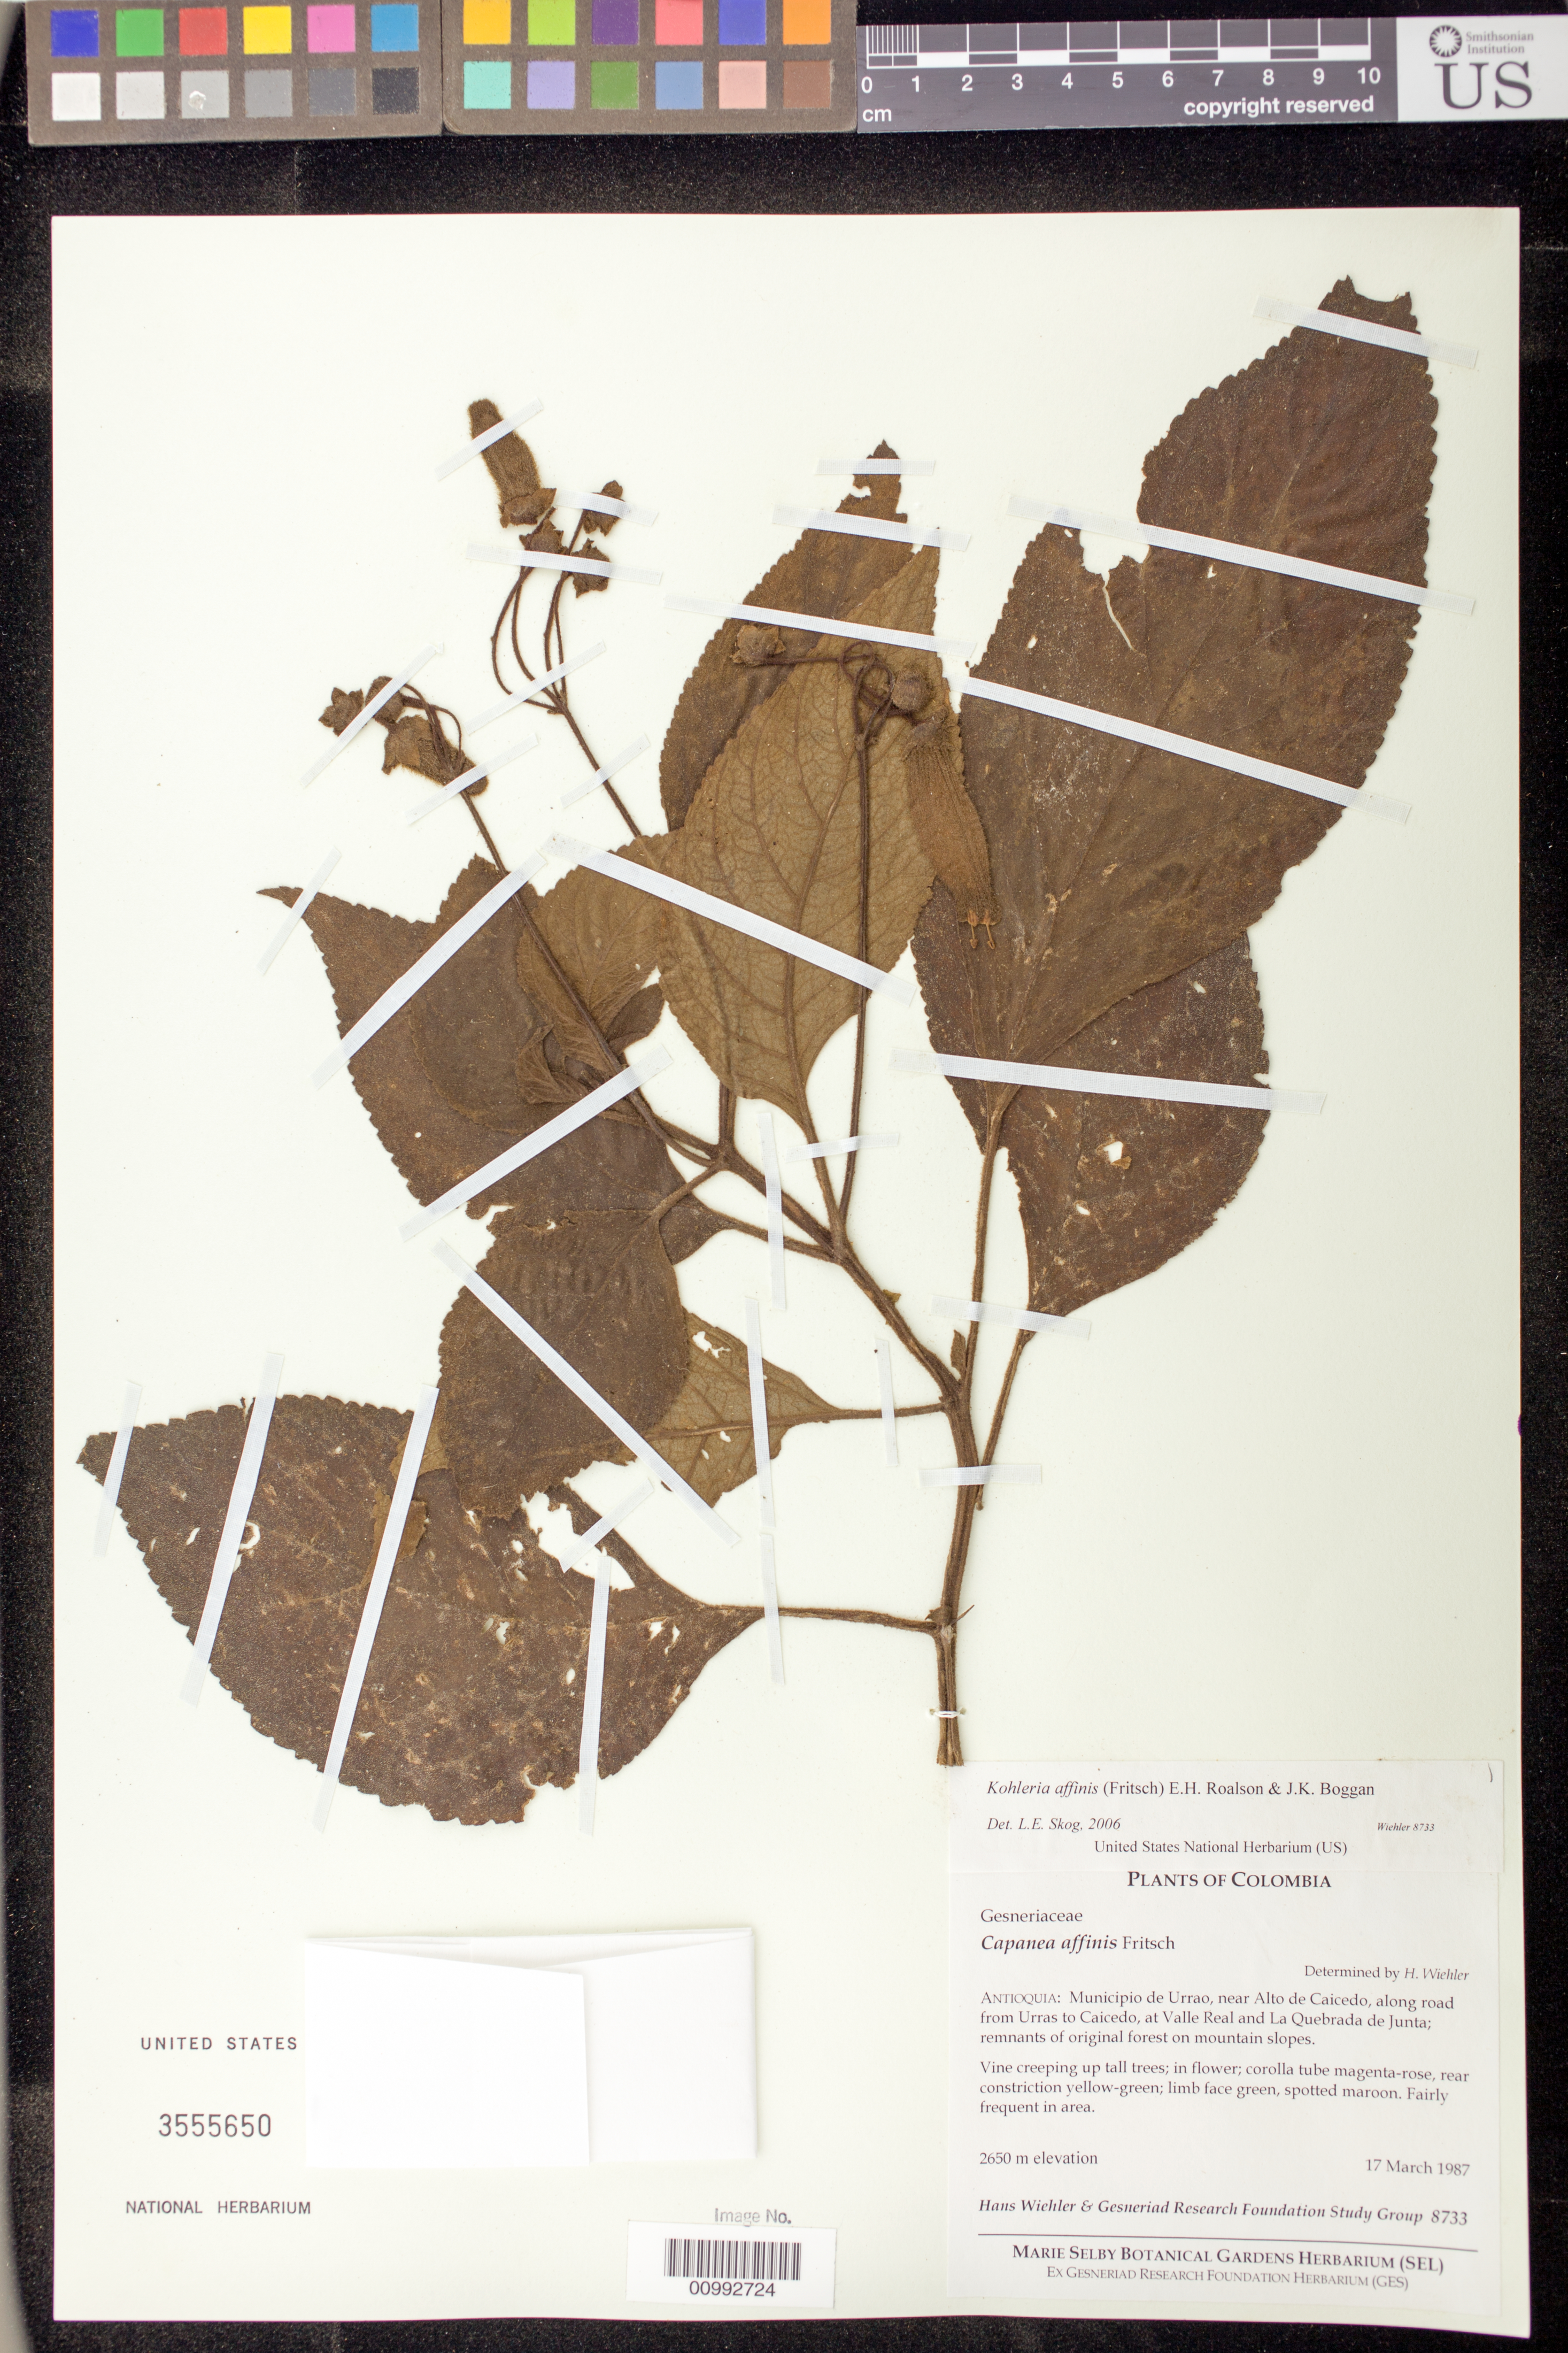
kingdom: Plantae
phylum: Tracheophyta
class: Magnoliopsida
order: Lamiales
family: Gesneriaceae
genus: Kohleria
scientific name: Kohleria affinis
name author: (Fritsch) Roalson & Boggan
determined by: Skog, Laurence E.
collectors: H. J. Wiehler & GRF Study Group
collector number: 8733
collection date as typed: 17 Mar 1987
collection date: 1987-03-17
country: Colombia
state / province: Antioquia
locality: Antioquia: Mpio. De Urrao, near Alto de Caicedo, along road from Urras to Caicedo, at Valle Real and La Quebrada de Junta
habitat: Remnants of original forest on mountain slopes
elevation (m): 2650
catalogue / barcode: US 3555650